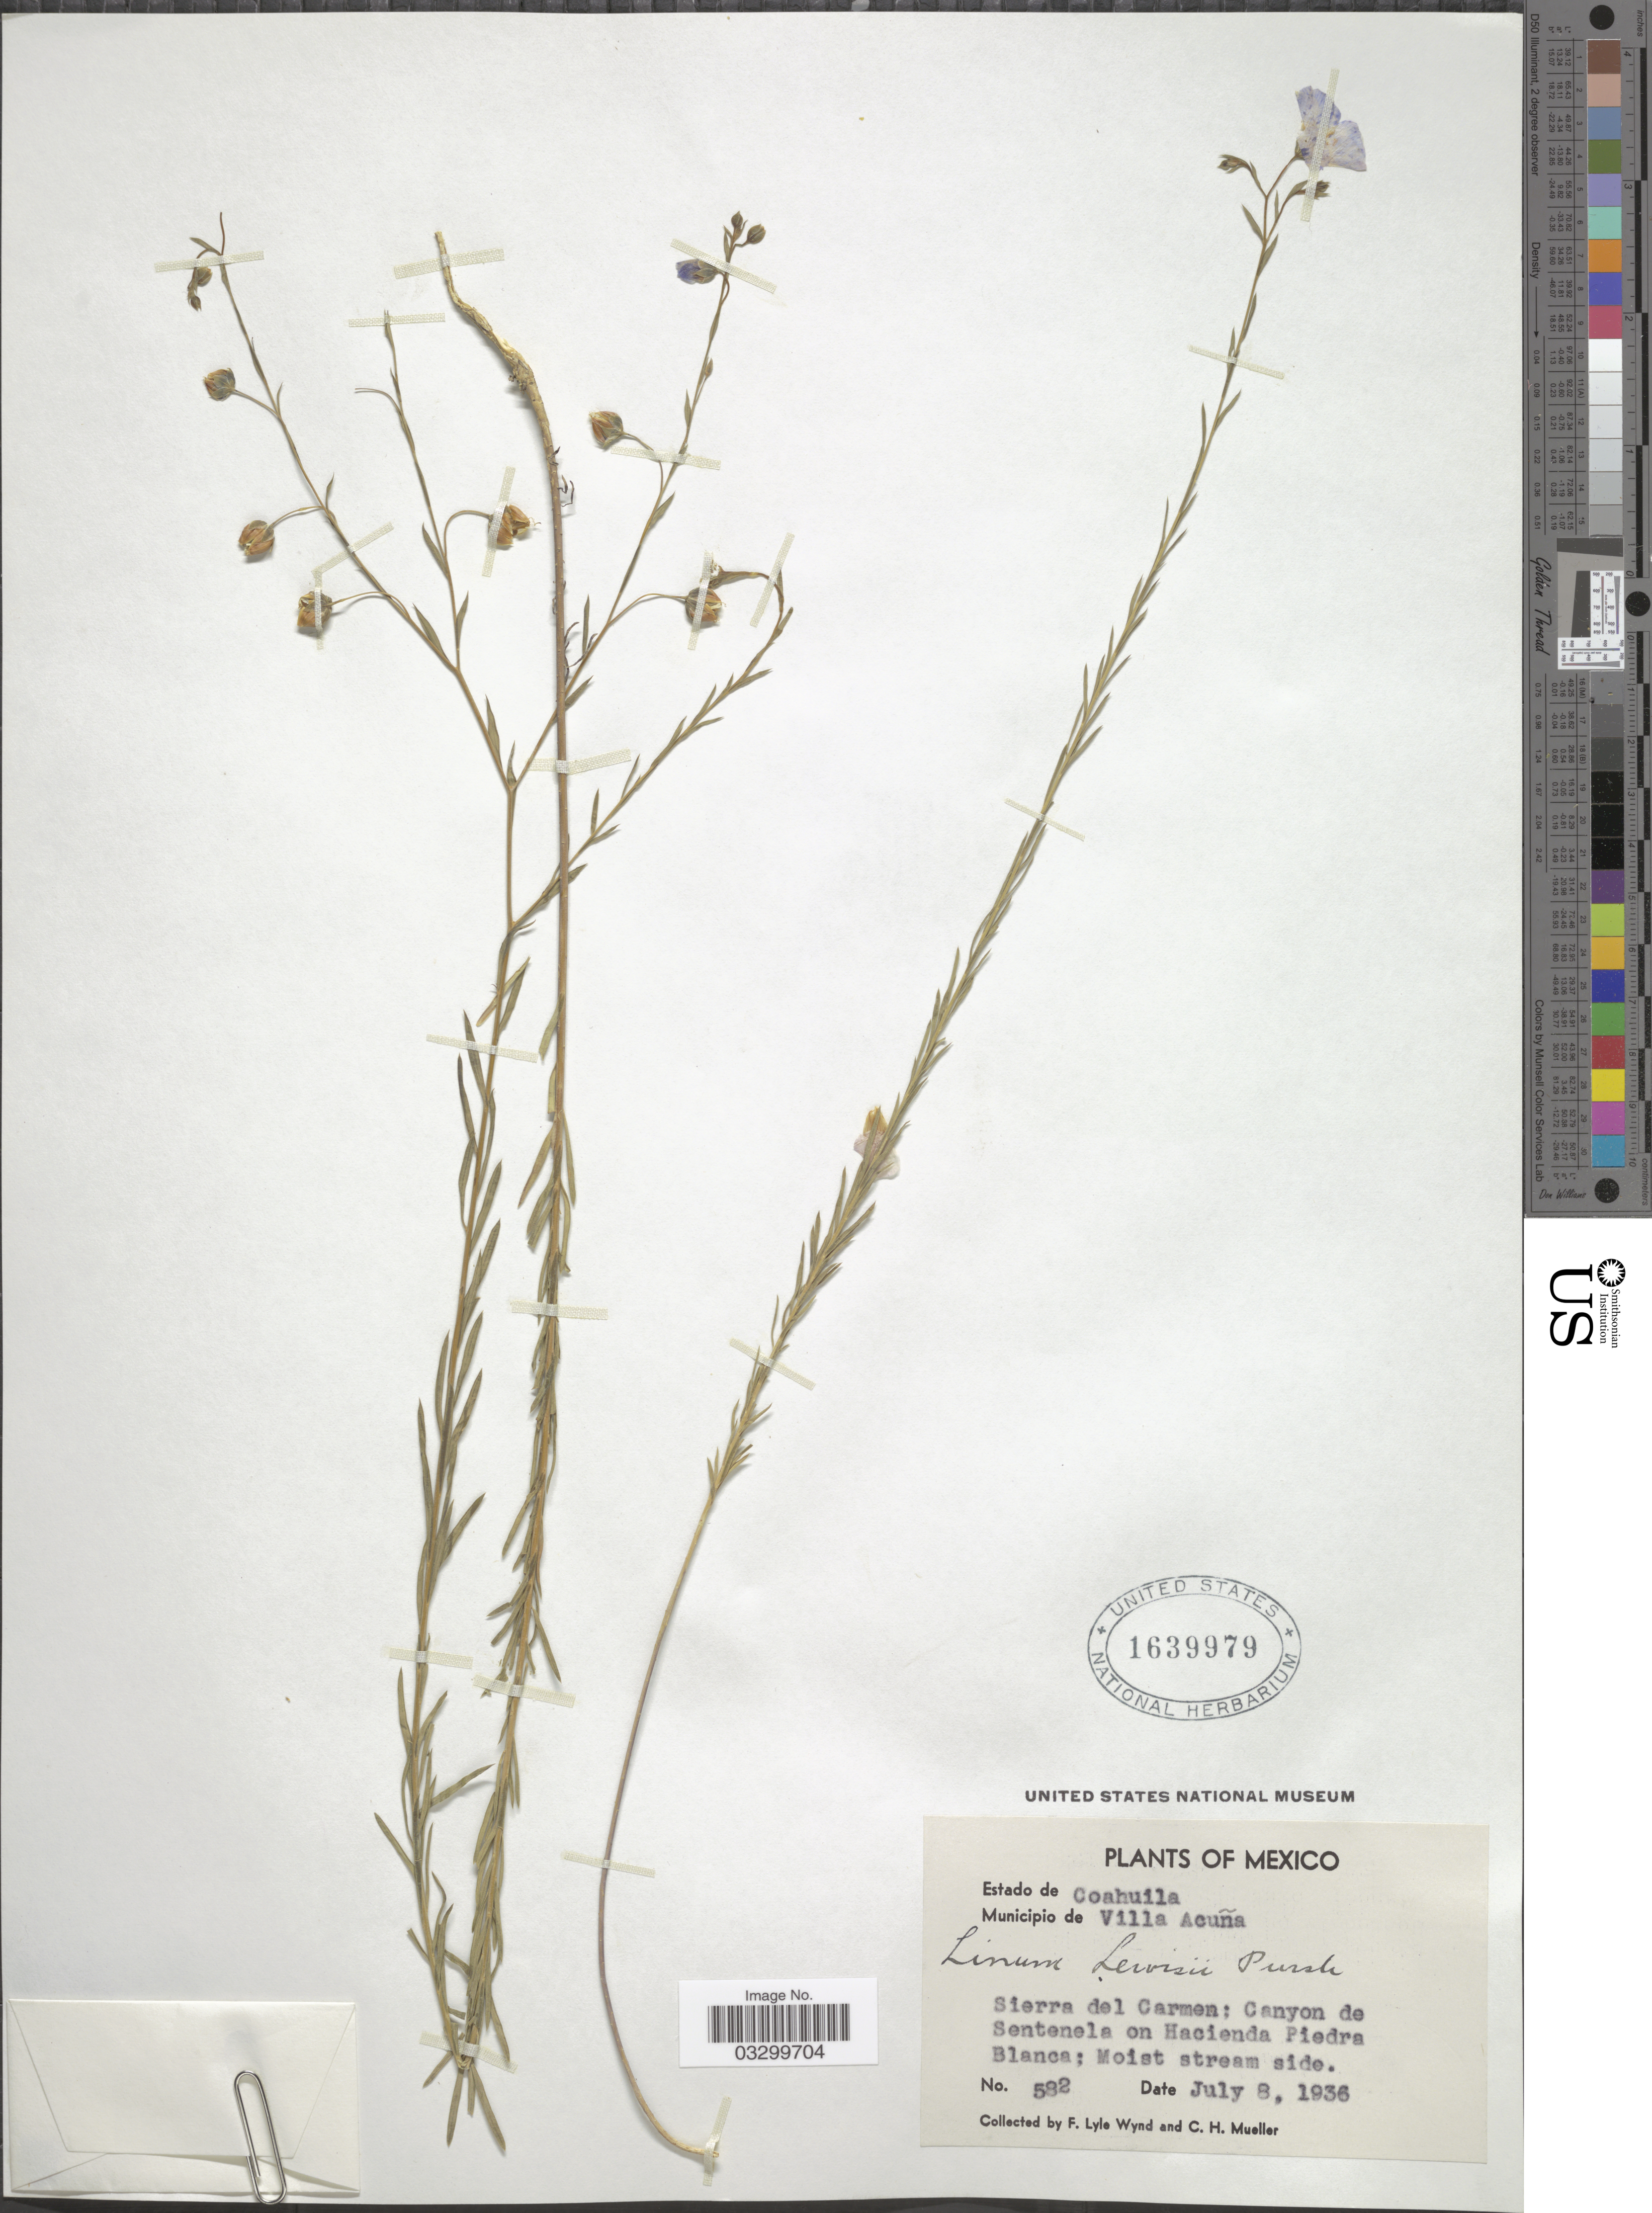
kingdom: Plantae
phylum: Tracheophyta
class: Magnoliopsida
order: Malpighiales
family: Linaceae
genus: Linum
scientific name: Linum lewisii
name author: Pursh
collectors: F. L. Wynd & C. H. Mueller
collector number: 582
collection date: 1936-07-08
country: Mexico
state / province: Coahuila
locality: Municipio de Villa Acuña, Sierra del Carmen; Canyon de Sentenela on Hacienda Piedra Blanca.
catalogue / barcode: US 1639979